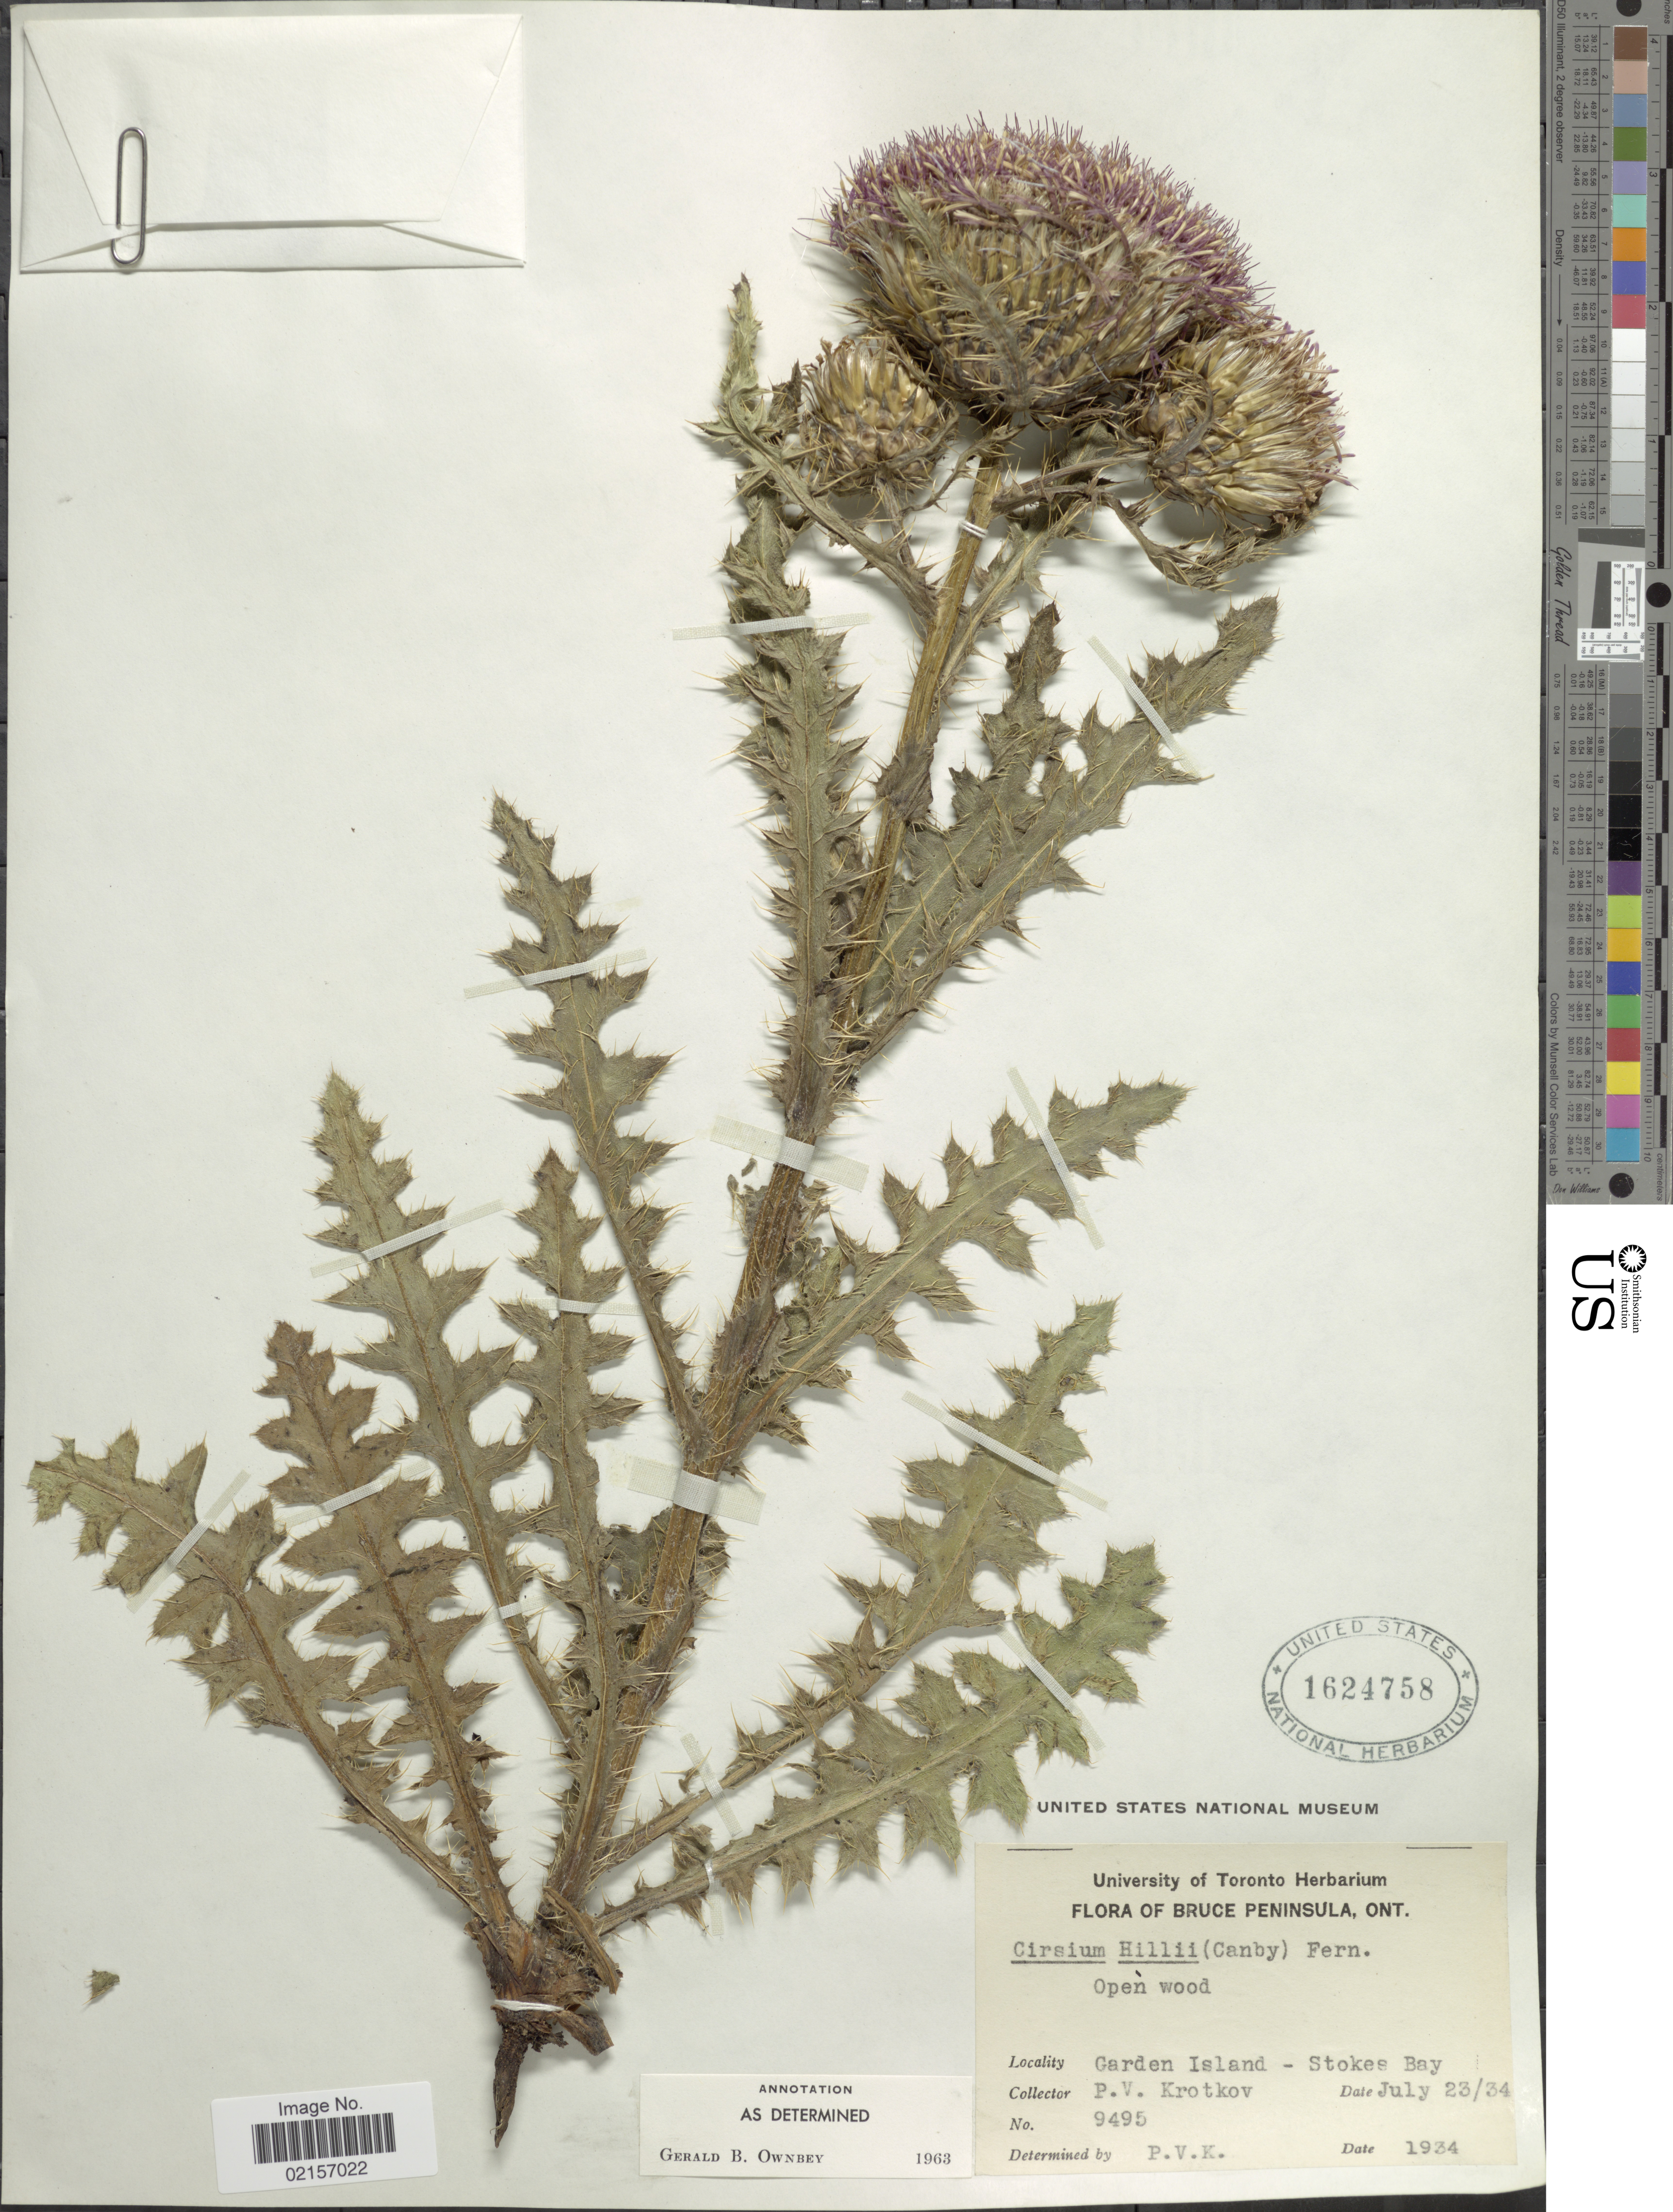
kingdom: Plantae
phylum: Tracheophyta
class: Magnoliopsida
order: Asterales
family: Asteraceae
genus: Cirsium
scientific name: Cirsium pumilum var. hillii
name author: (Canby) B. Boivin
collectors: P. V. Krotkov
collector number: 9495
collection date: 1934-07-23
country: Canada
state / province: Ontario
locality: Open wood, Garden Island, Stokes Bay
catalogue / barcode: US 1624758